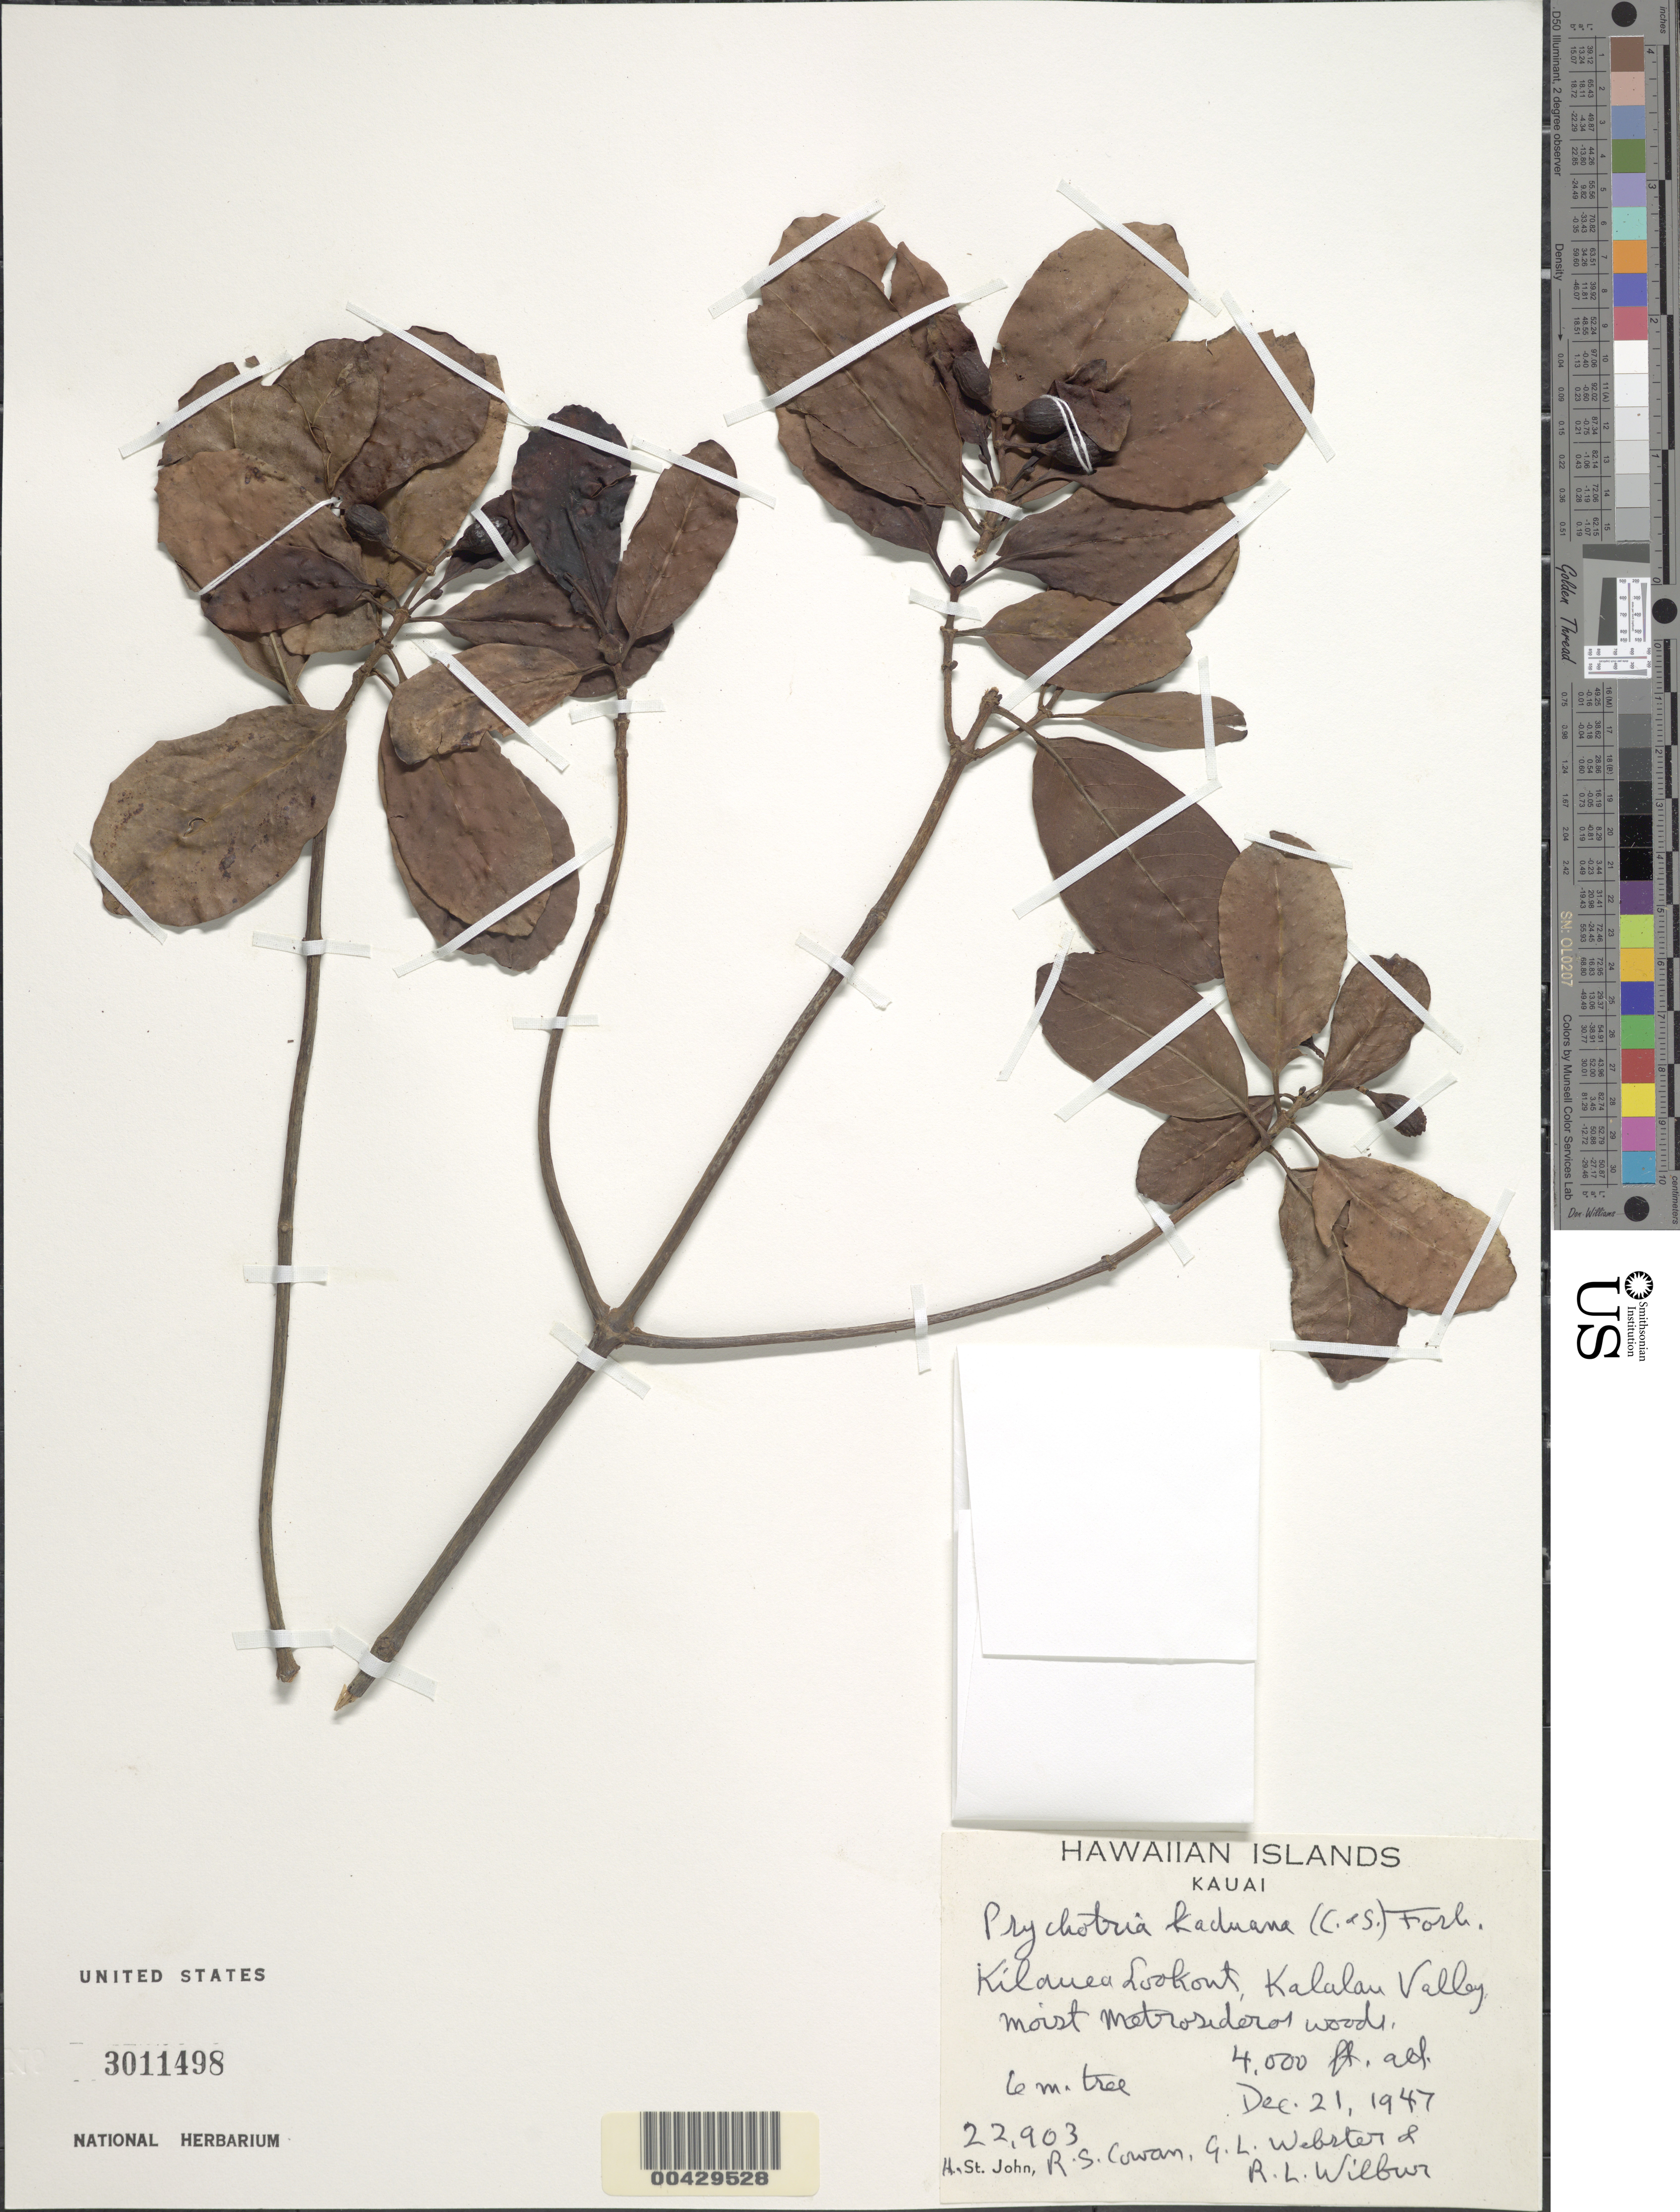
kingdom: Plantae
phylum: Tracheophyta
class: Magnoliopsida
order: Gentianales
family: Rubiaceae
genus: Psychotria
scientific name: Psychotria kaduana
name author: (Cham. & Schltdl.) Fosberg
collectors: H. St. John, R. S. Cowan, G. L. Webster & R. L. Wilbur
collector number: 22903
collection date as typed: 21 Dec 1947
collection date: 1947-12-21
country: United States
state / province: Hawaii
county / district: Kauai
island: Kaua'i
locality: Kilauea Lookout, Kalalau Valley.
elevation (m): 1219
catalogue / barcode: US 3011498